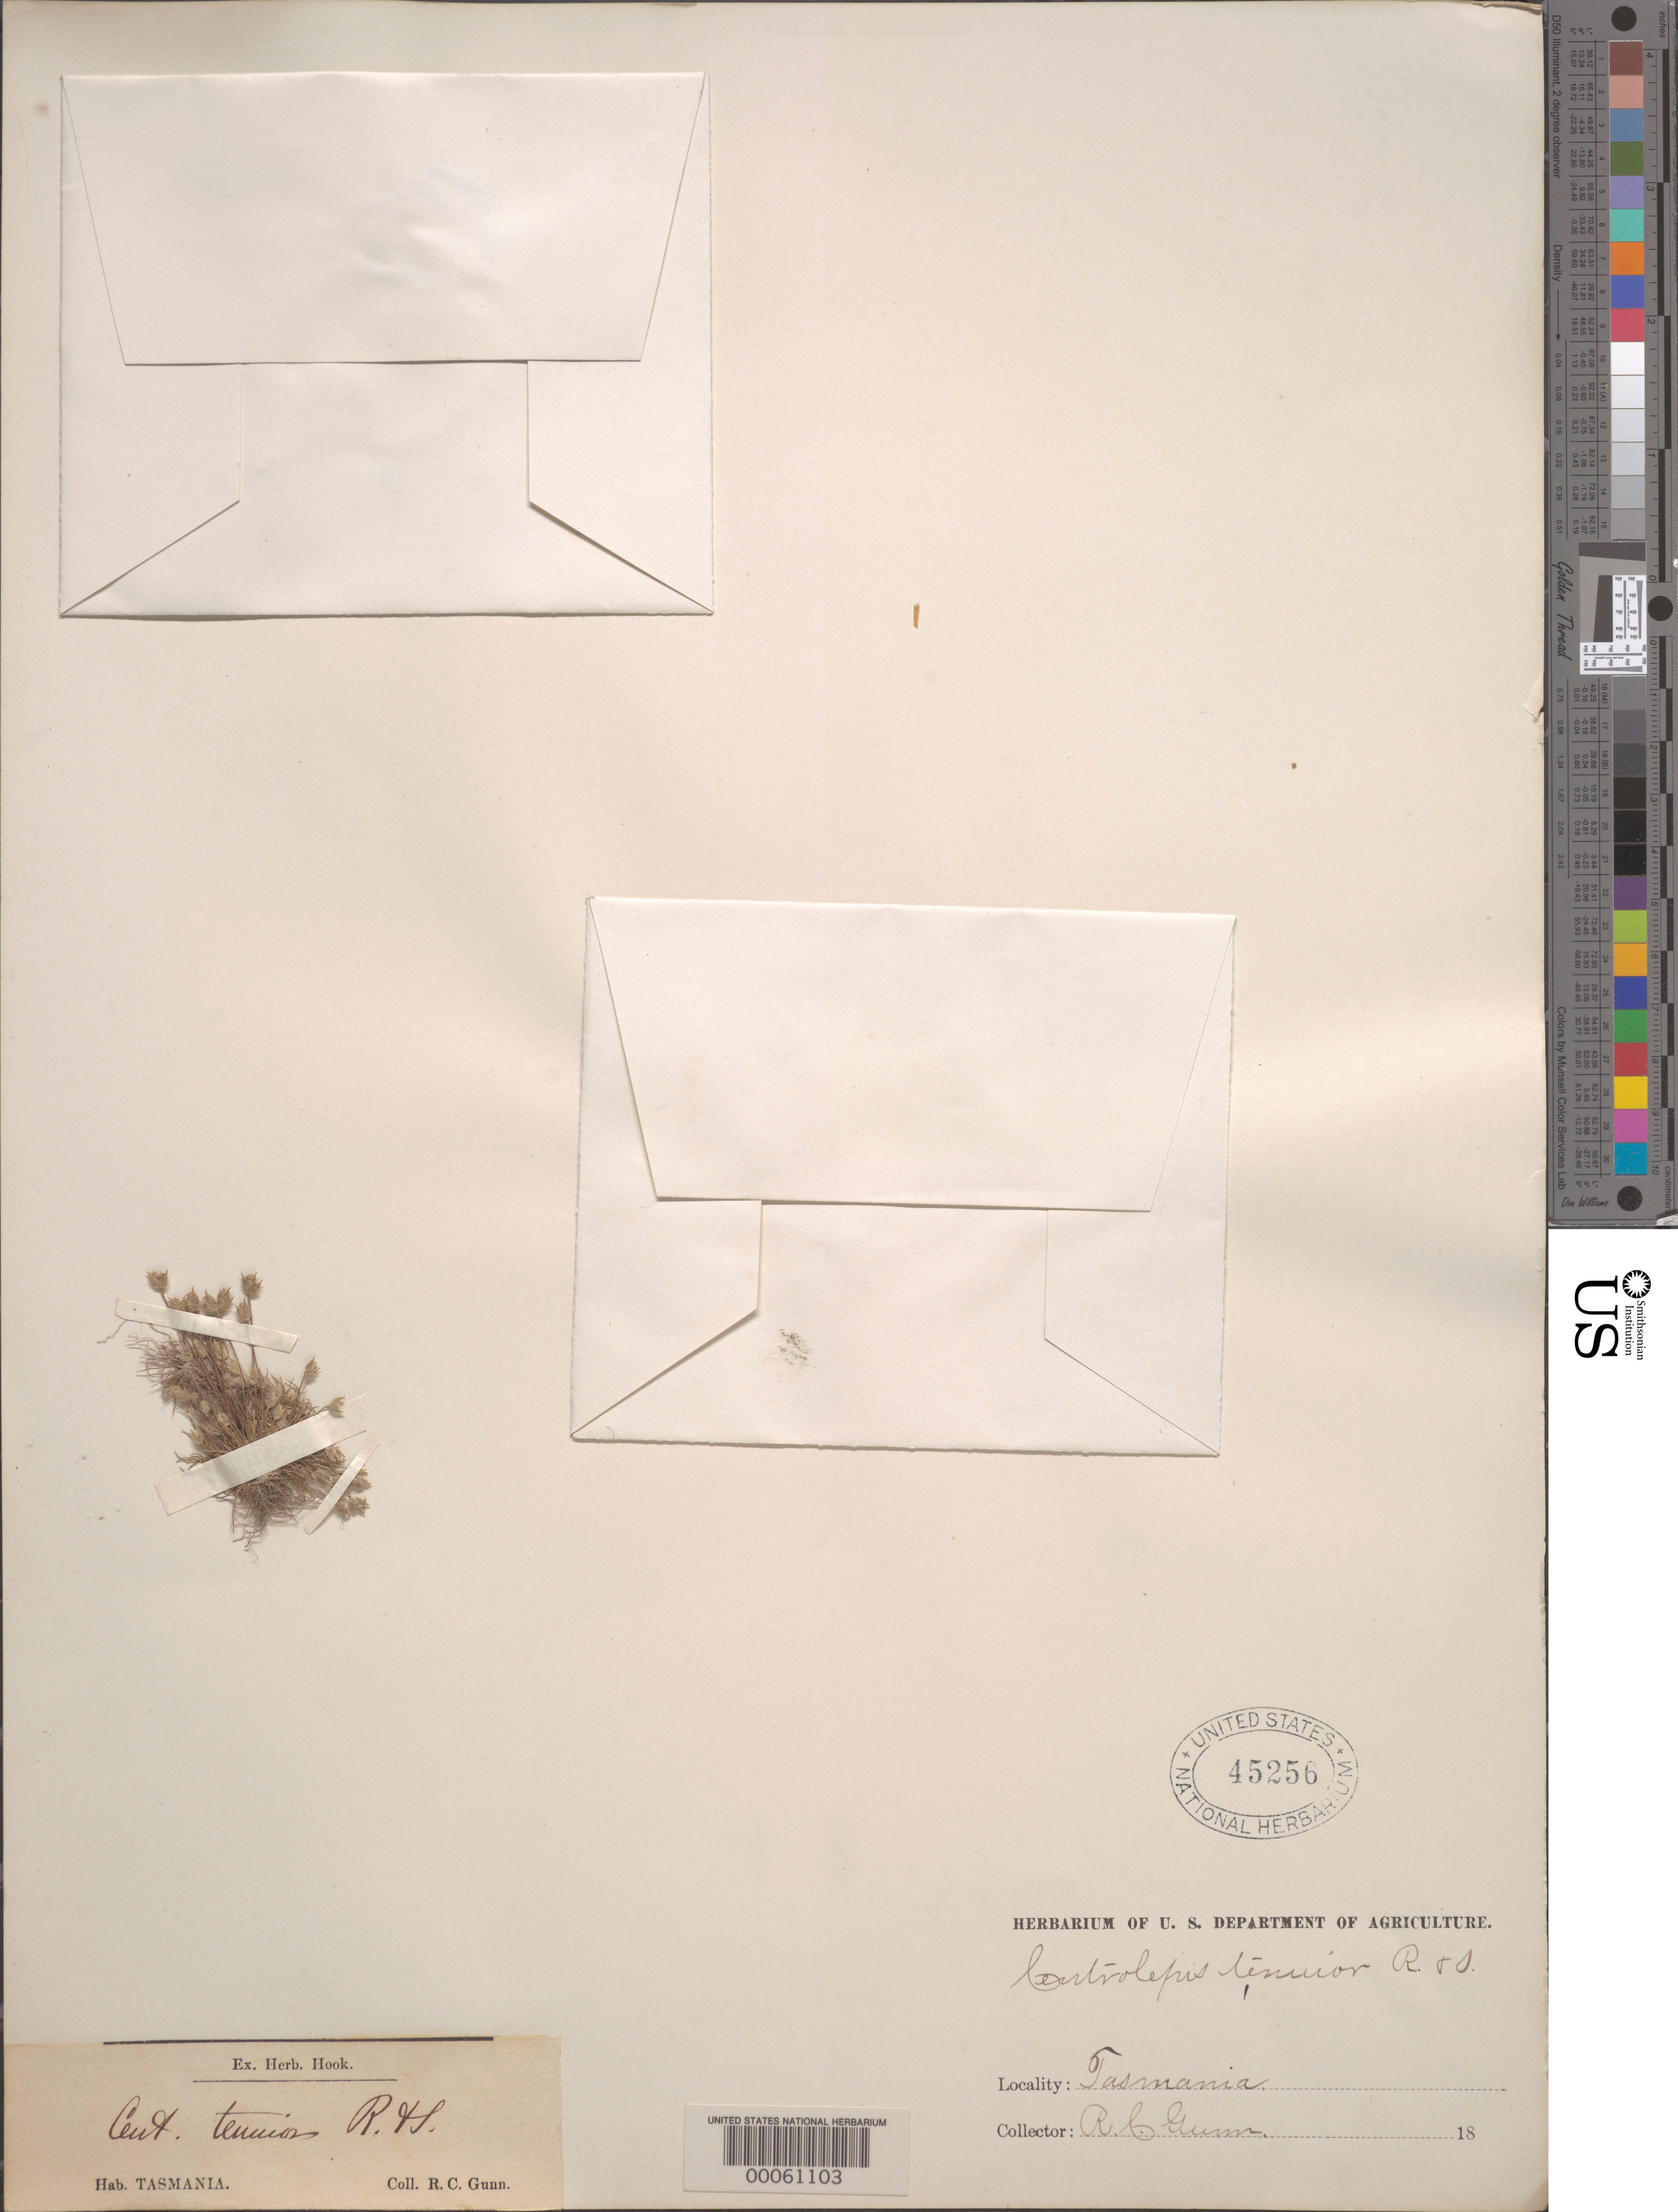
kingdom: Plantae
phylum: Tracheophyta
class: Liliopsida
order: Poales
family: Restionaceae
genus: Centrolepis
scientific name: Centrolepis tenuior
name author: (R. Br.) Roem. & Schult.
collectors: R. Gunn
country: Australia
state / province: Tasmania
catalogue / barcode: US 45256